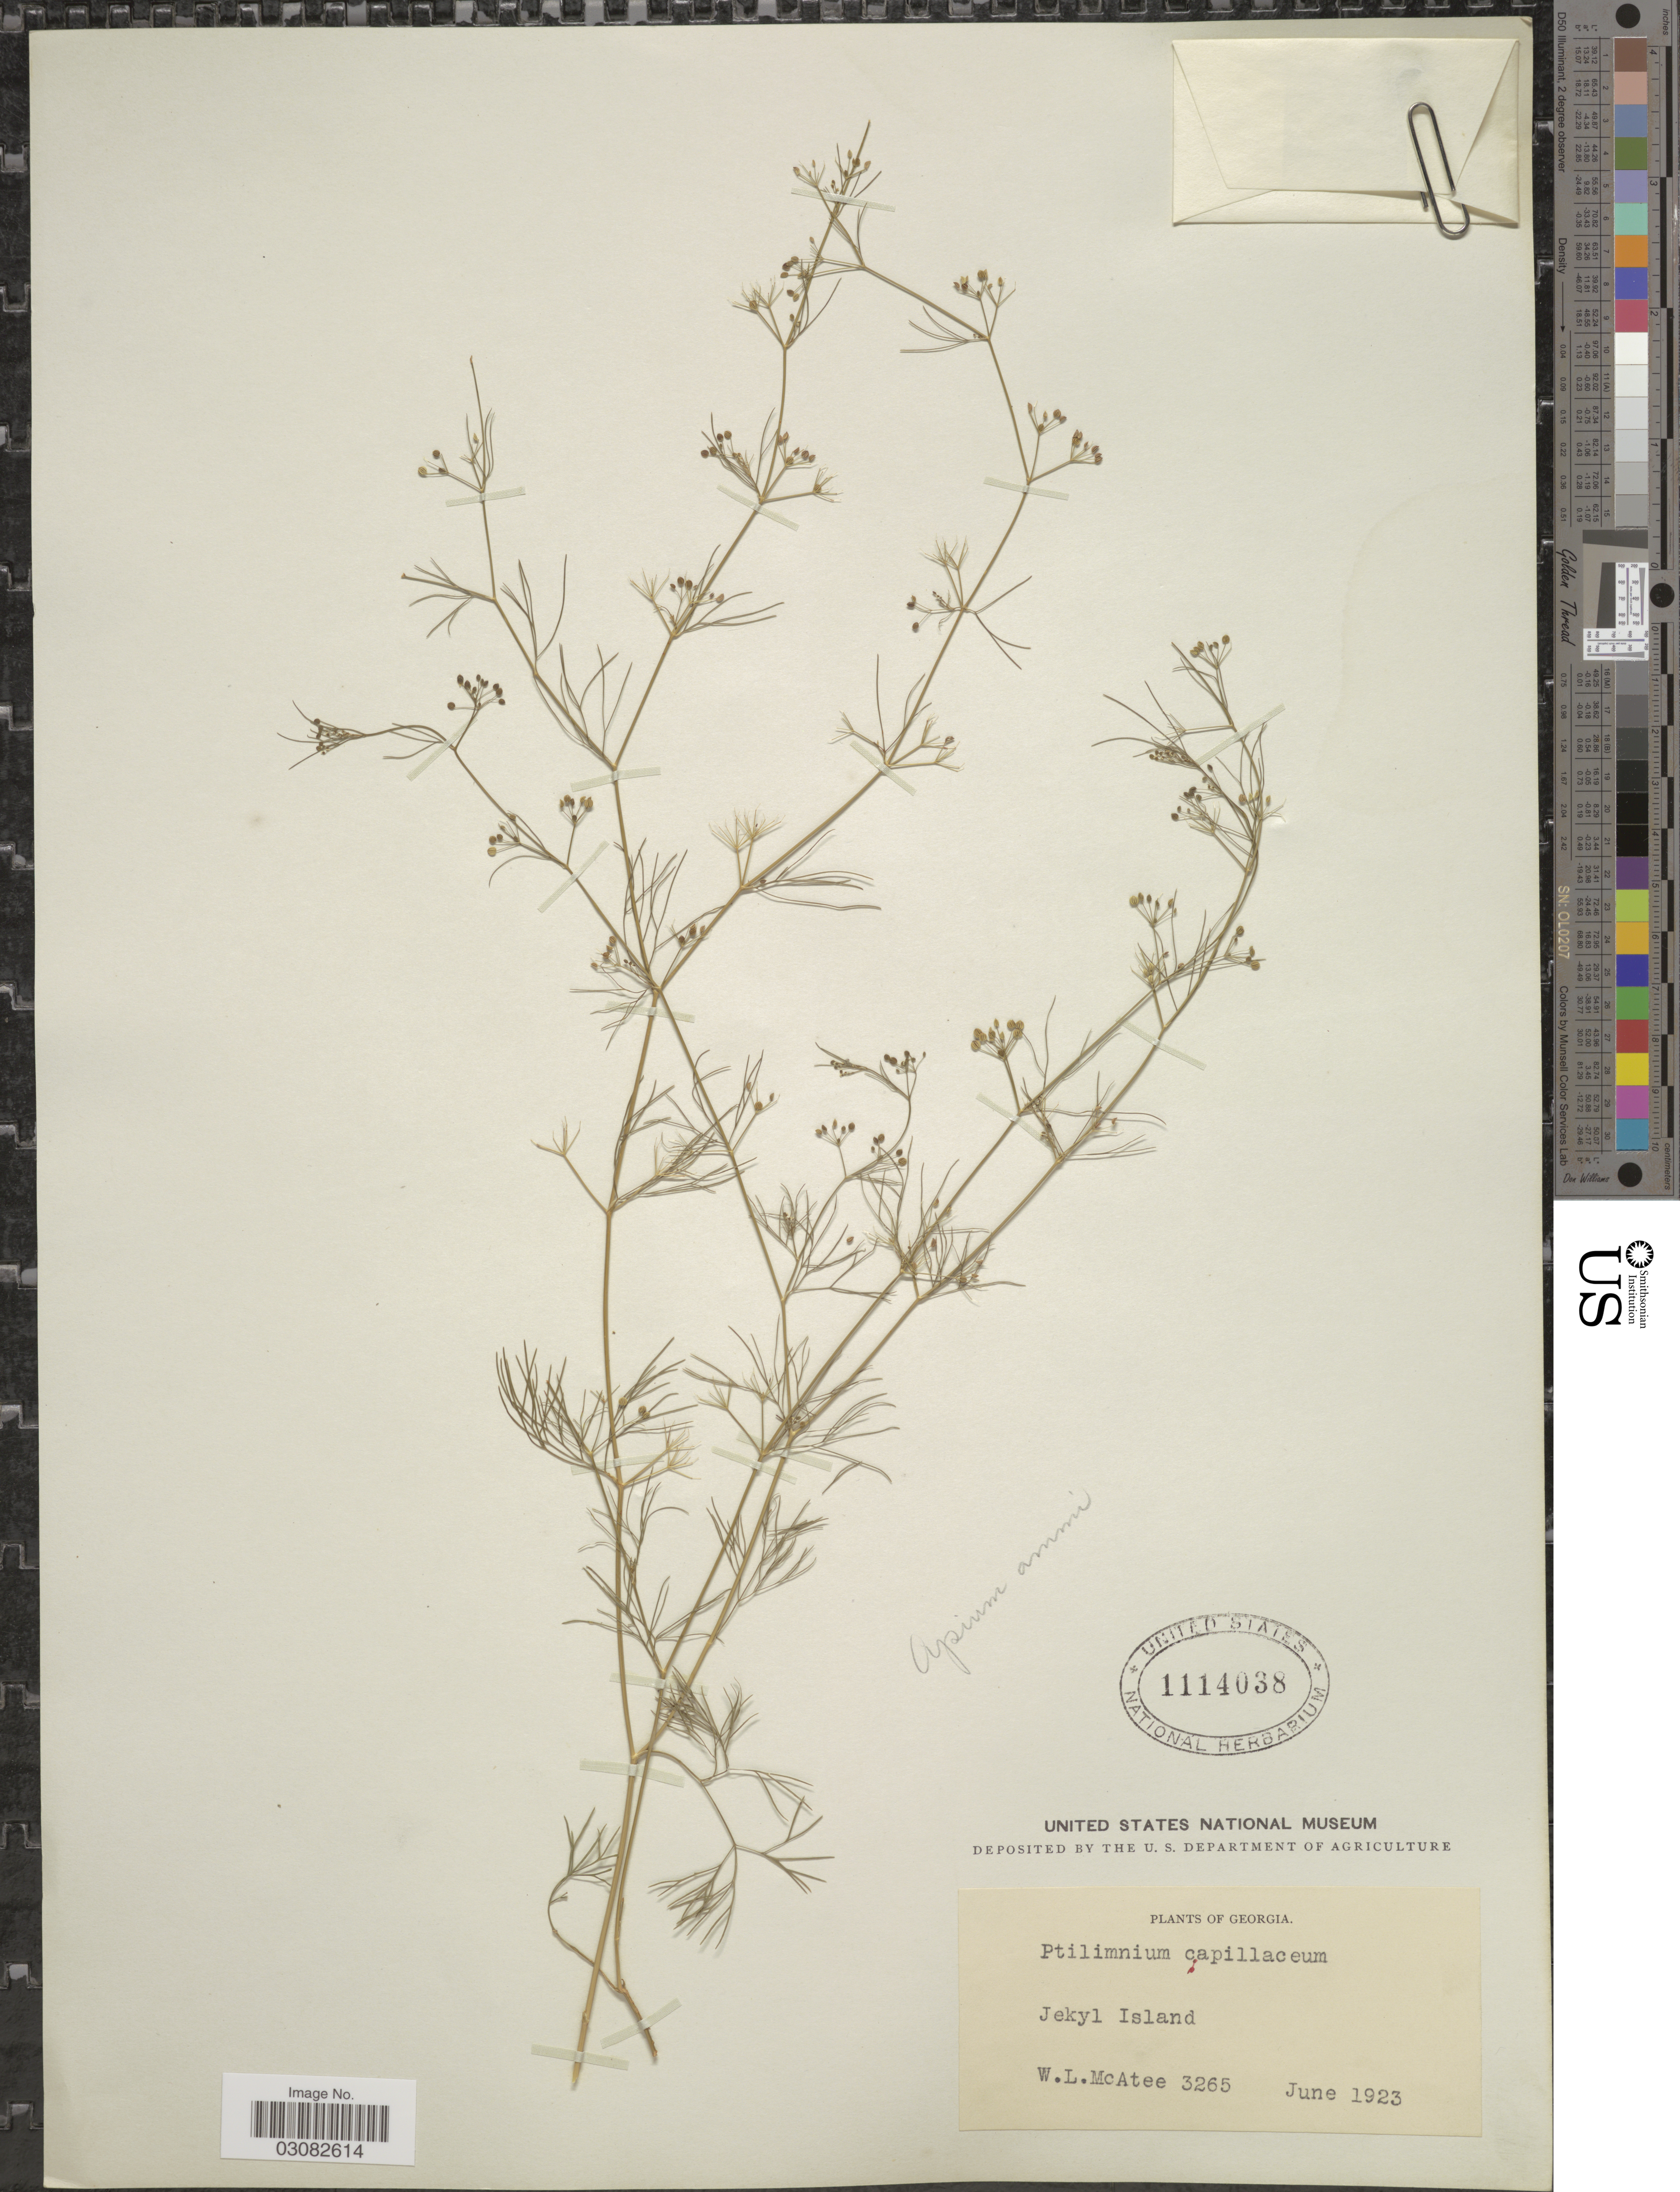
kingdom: Plantae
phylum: Tracheophyta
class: Magnoliopsida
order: Apiales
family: Apiaceae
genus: Apium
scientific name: Apium ammi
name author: (Jacq.) Urb.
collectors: W. McAtee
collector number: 3265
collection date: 1923-06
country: United States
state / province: Georgia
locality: Jekyl Island.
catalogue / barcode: US 1114038